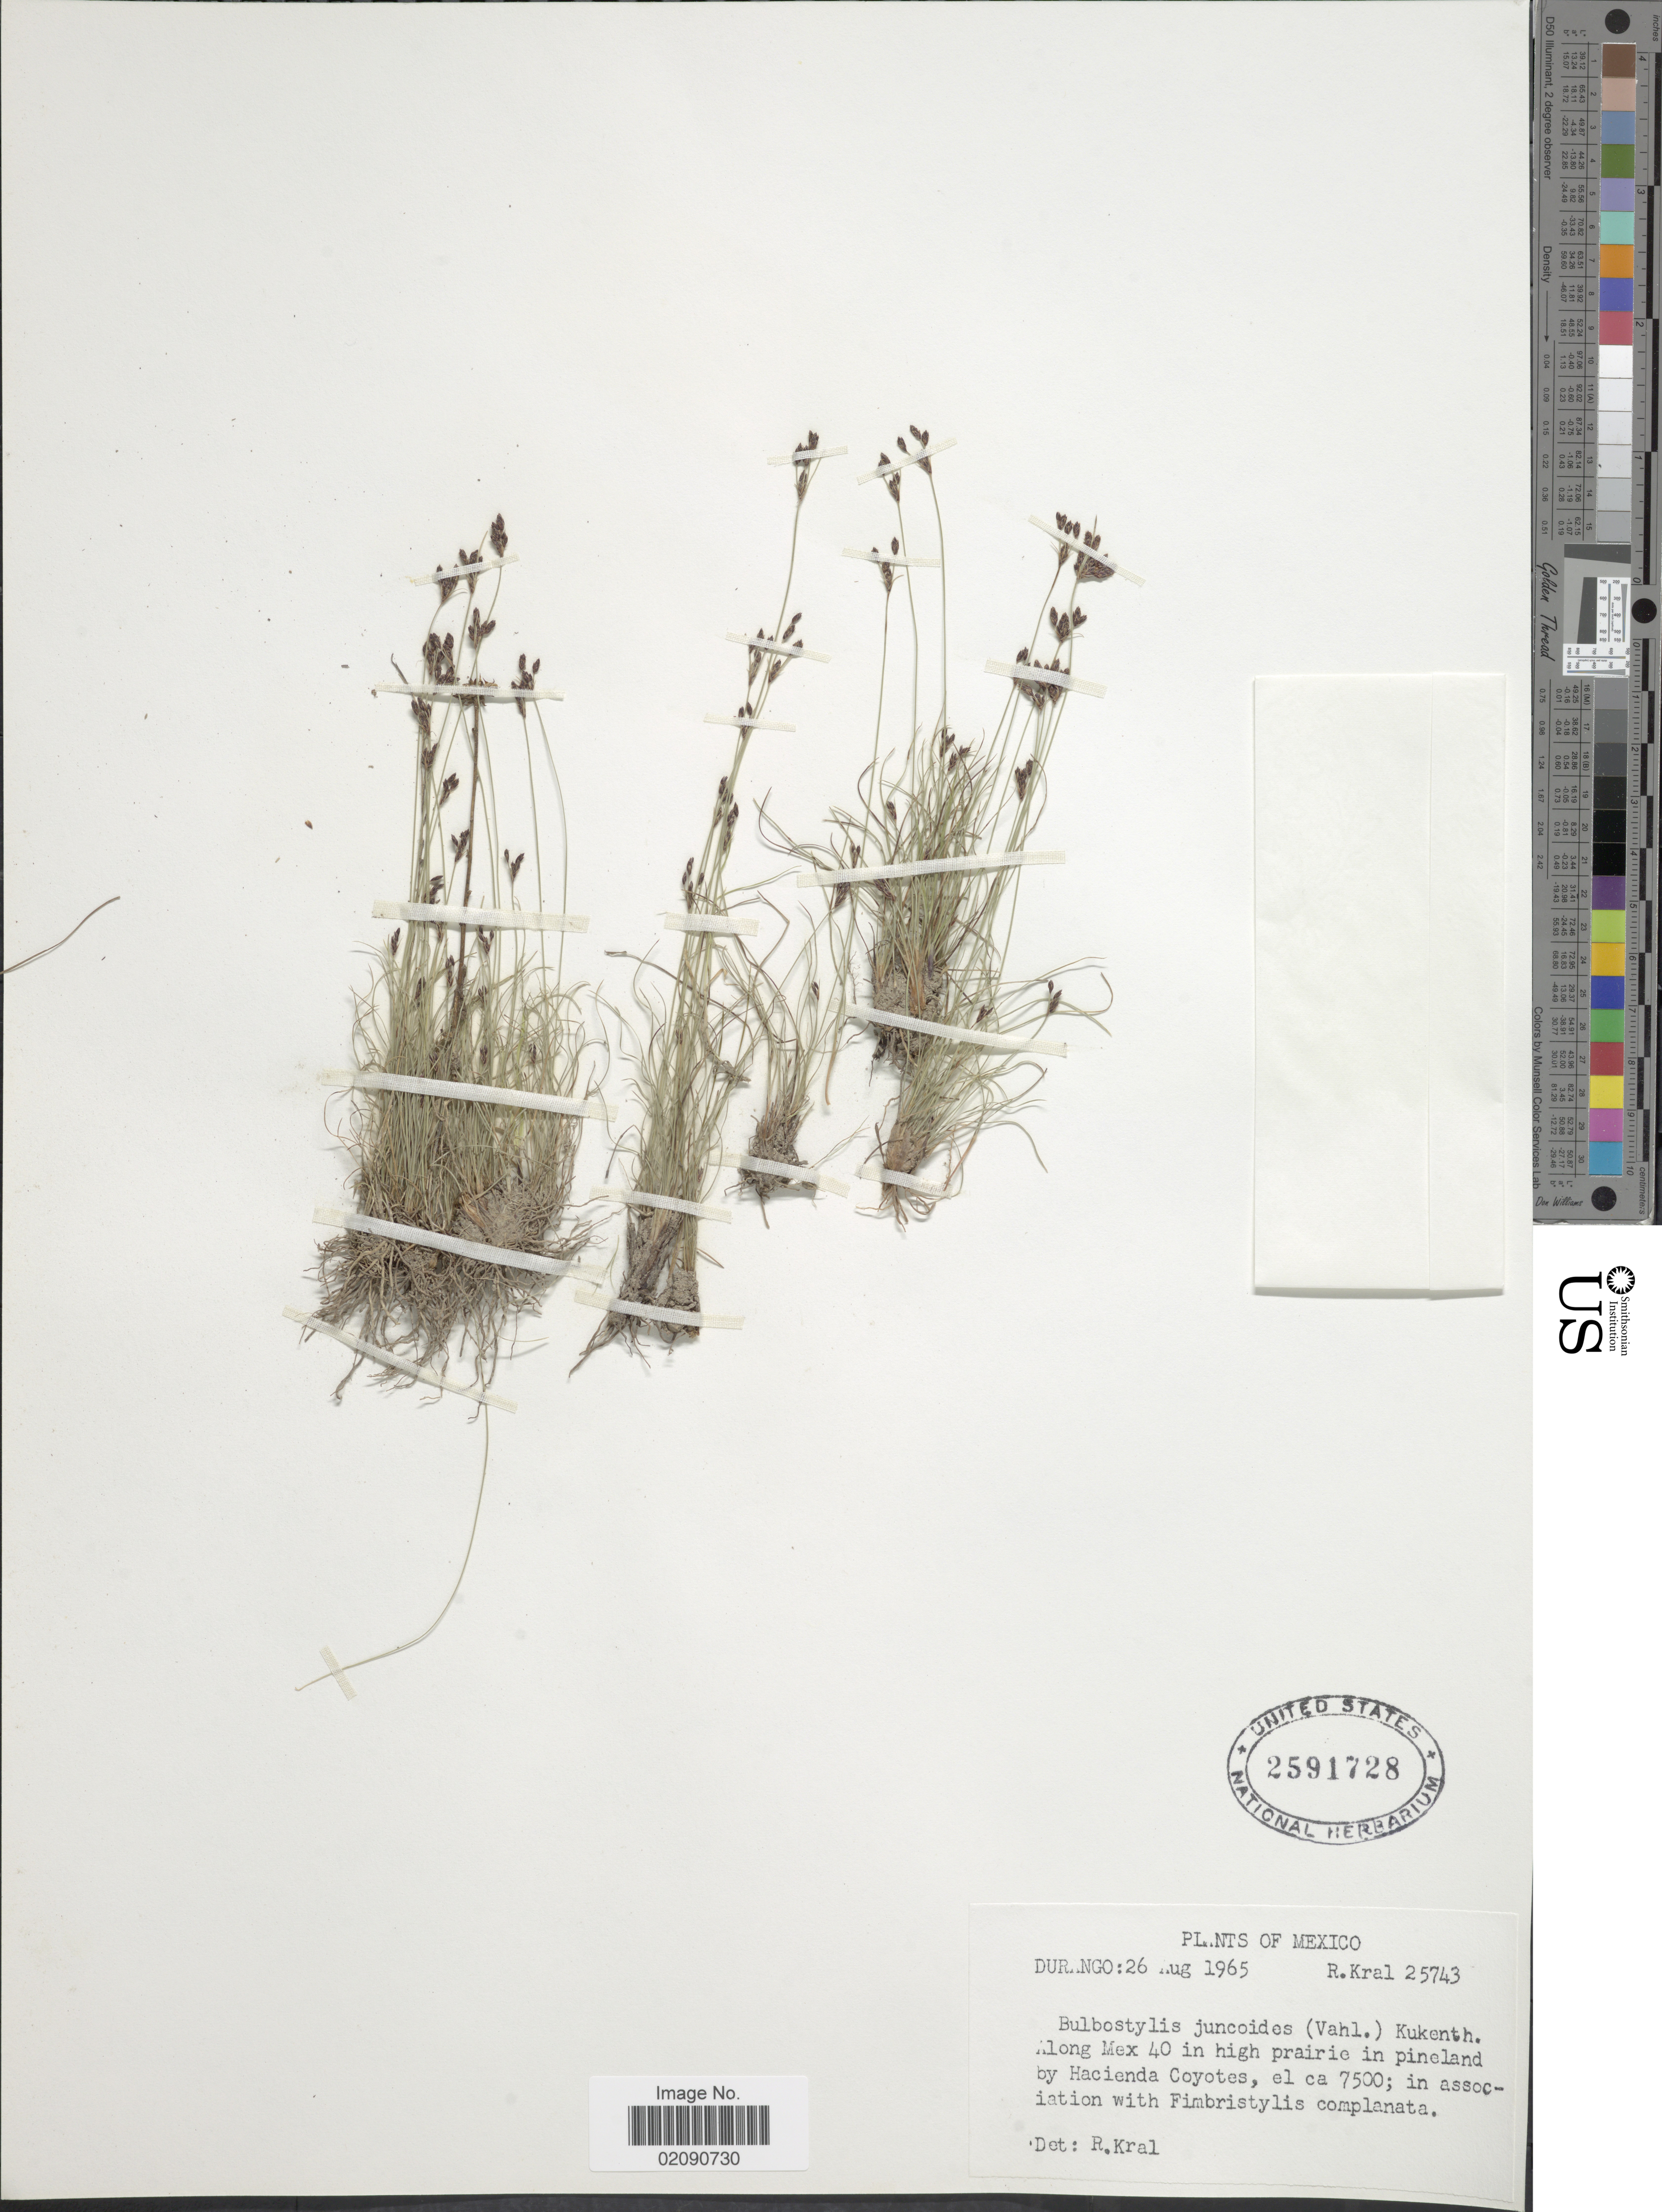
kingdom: Plantae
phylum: Tracheophyta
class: Liliopsida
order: Poales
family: Cyperaceae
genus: Bulbostylis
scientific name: Bulbostylis juncoides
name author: (Vahl) Kük. ex Herter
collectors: R. Kral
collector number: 25743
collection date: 1965-08-26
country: Mexico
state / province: Durango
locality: Along Mex 40 in high prairie in pineland by Hacienda Coyotes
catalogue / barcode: US 2591728